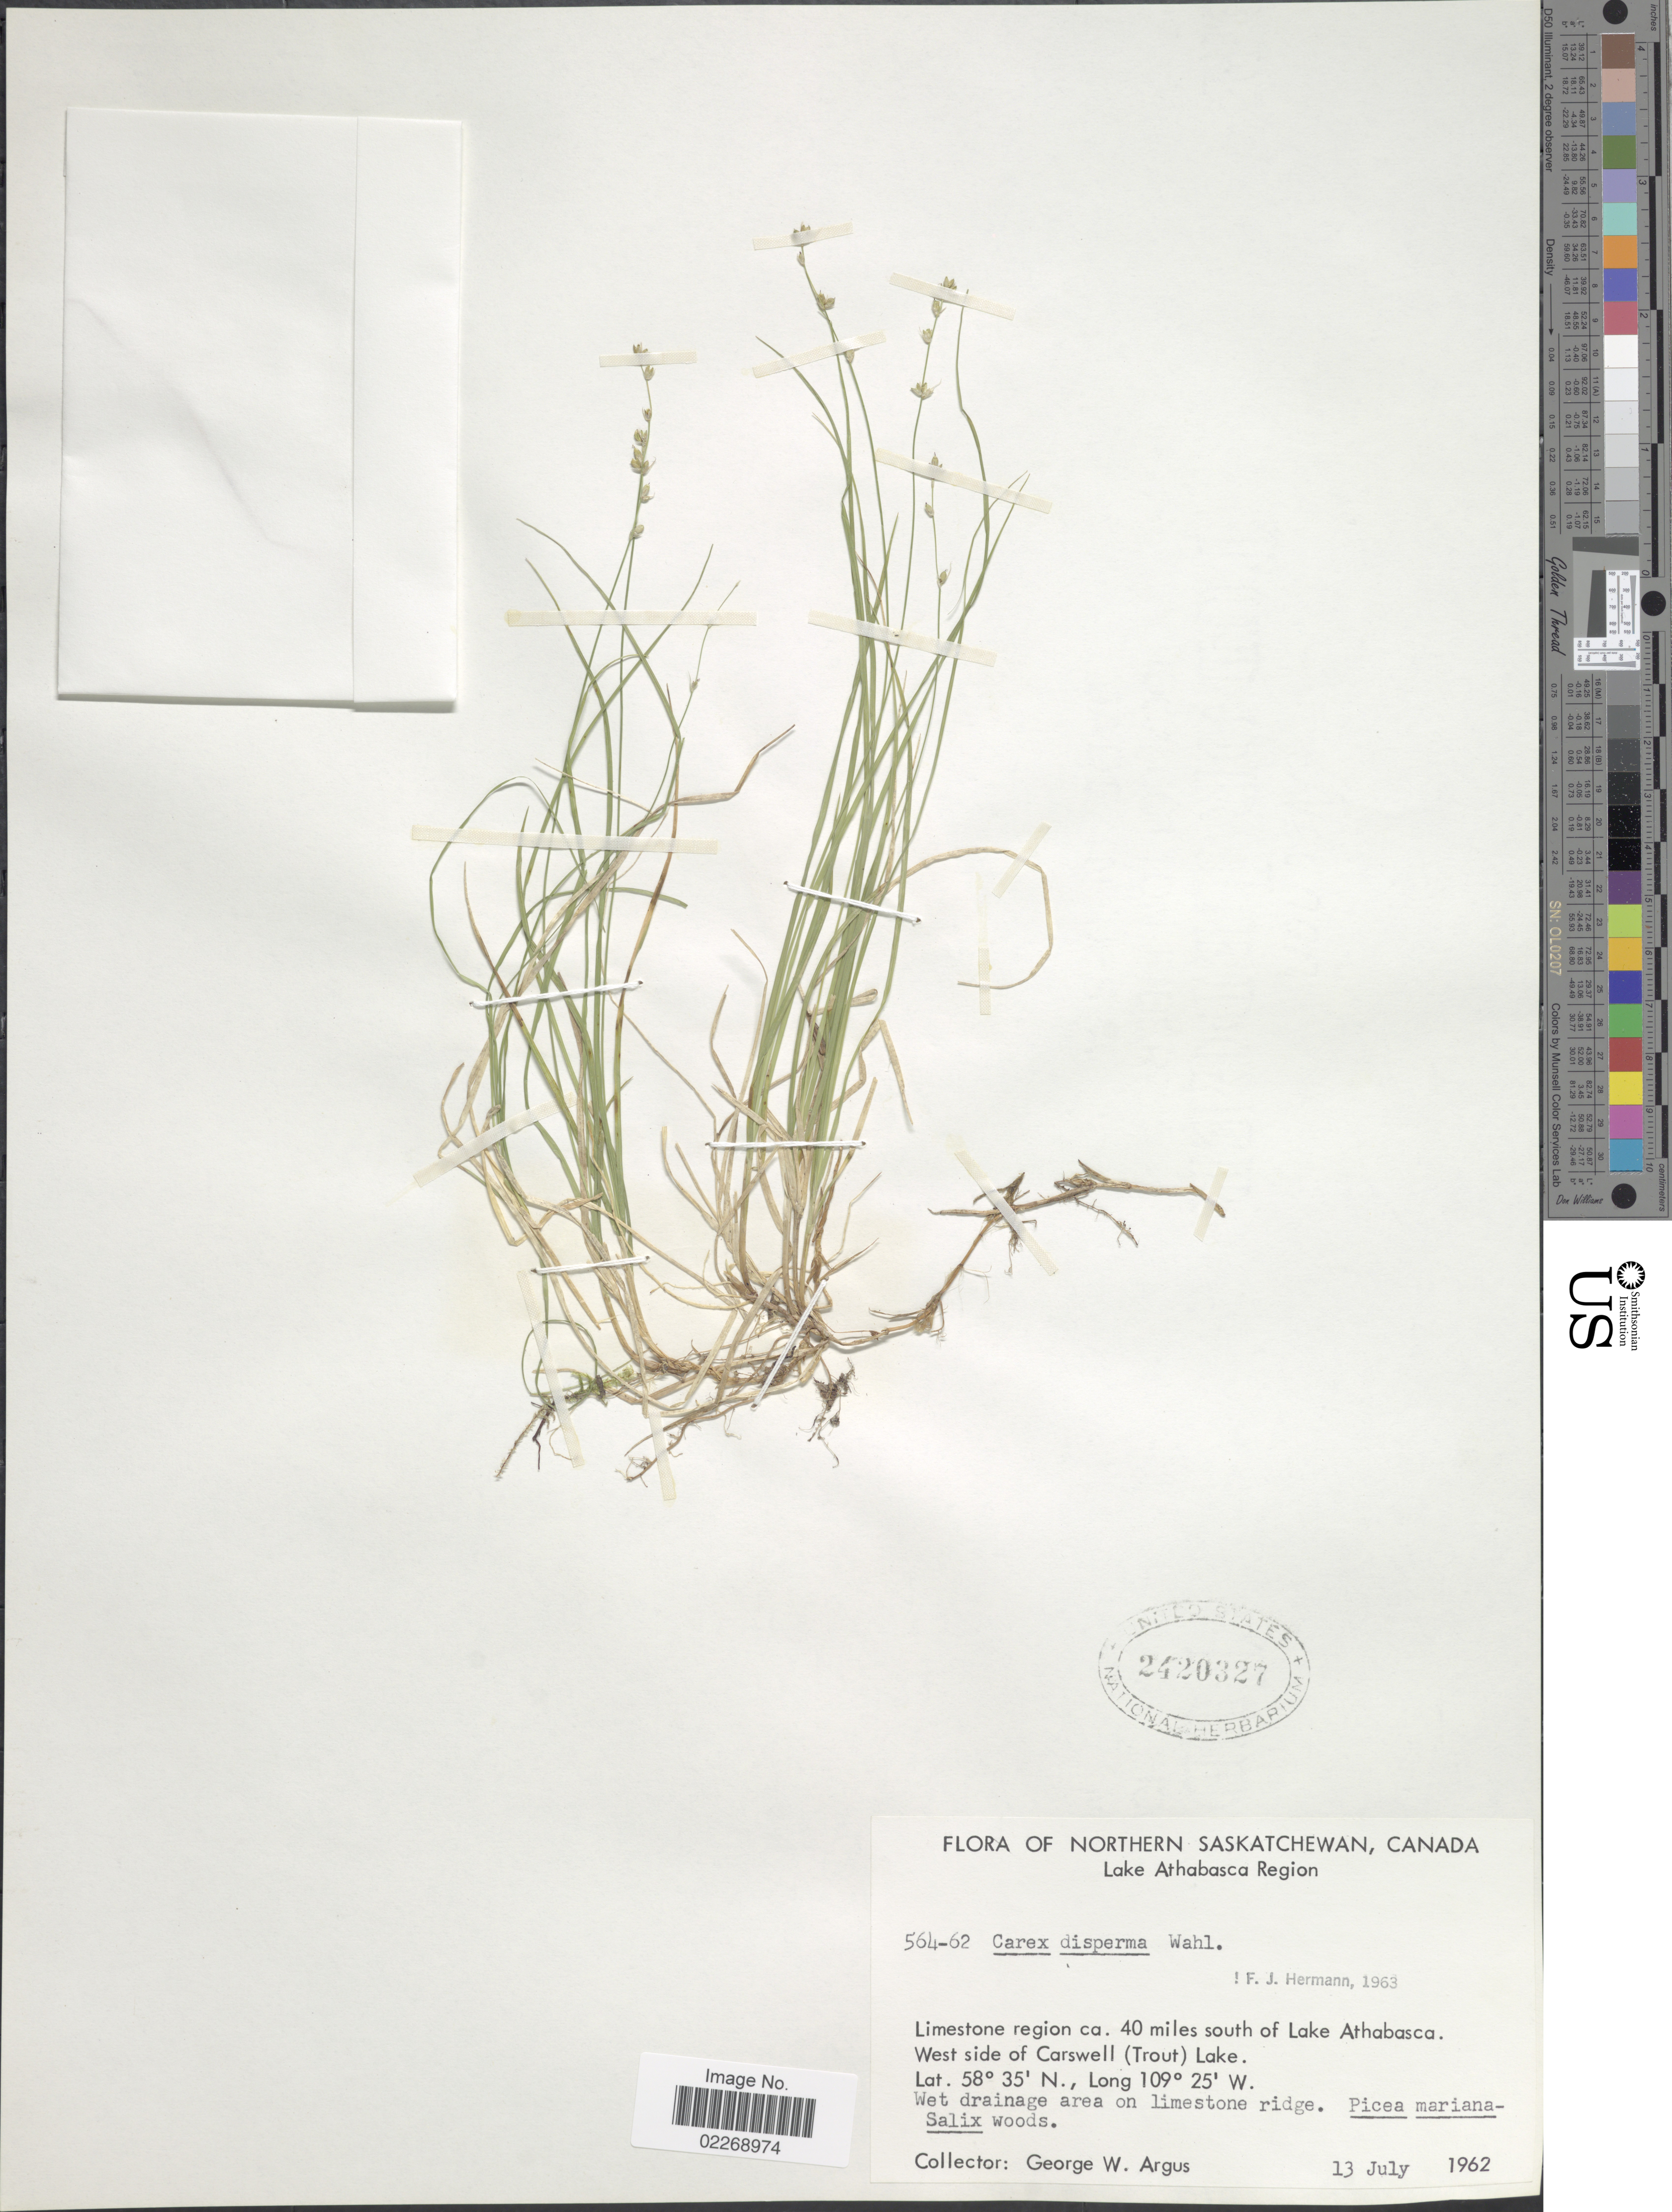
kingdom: Plantae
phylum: Tracheophyta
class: Liliopsida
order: Poales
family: Cyperaceae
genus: Carex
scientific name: Carex disperma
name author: Dewey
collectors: G. W. Argus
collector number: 564-62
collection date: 1962-07-13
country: Canada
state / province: Saskatchewan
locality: Northern Saskatchewan, Lake Athabasca Region, Limestone region ca. 40 miles south of Lake Athabasca. West side of Carswell (Trout) Lake. Wet drainage area on limestone ridge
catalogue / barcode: US 2420327